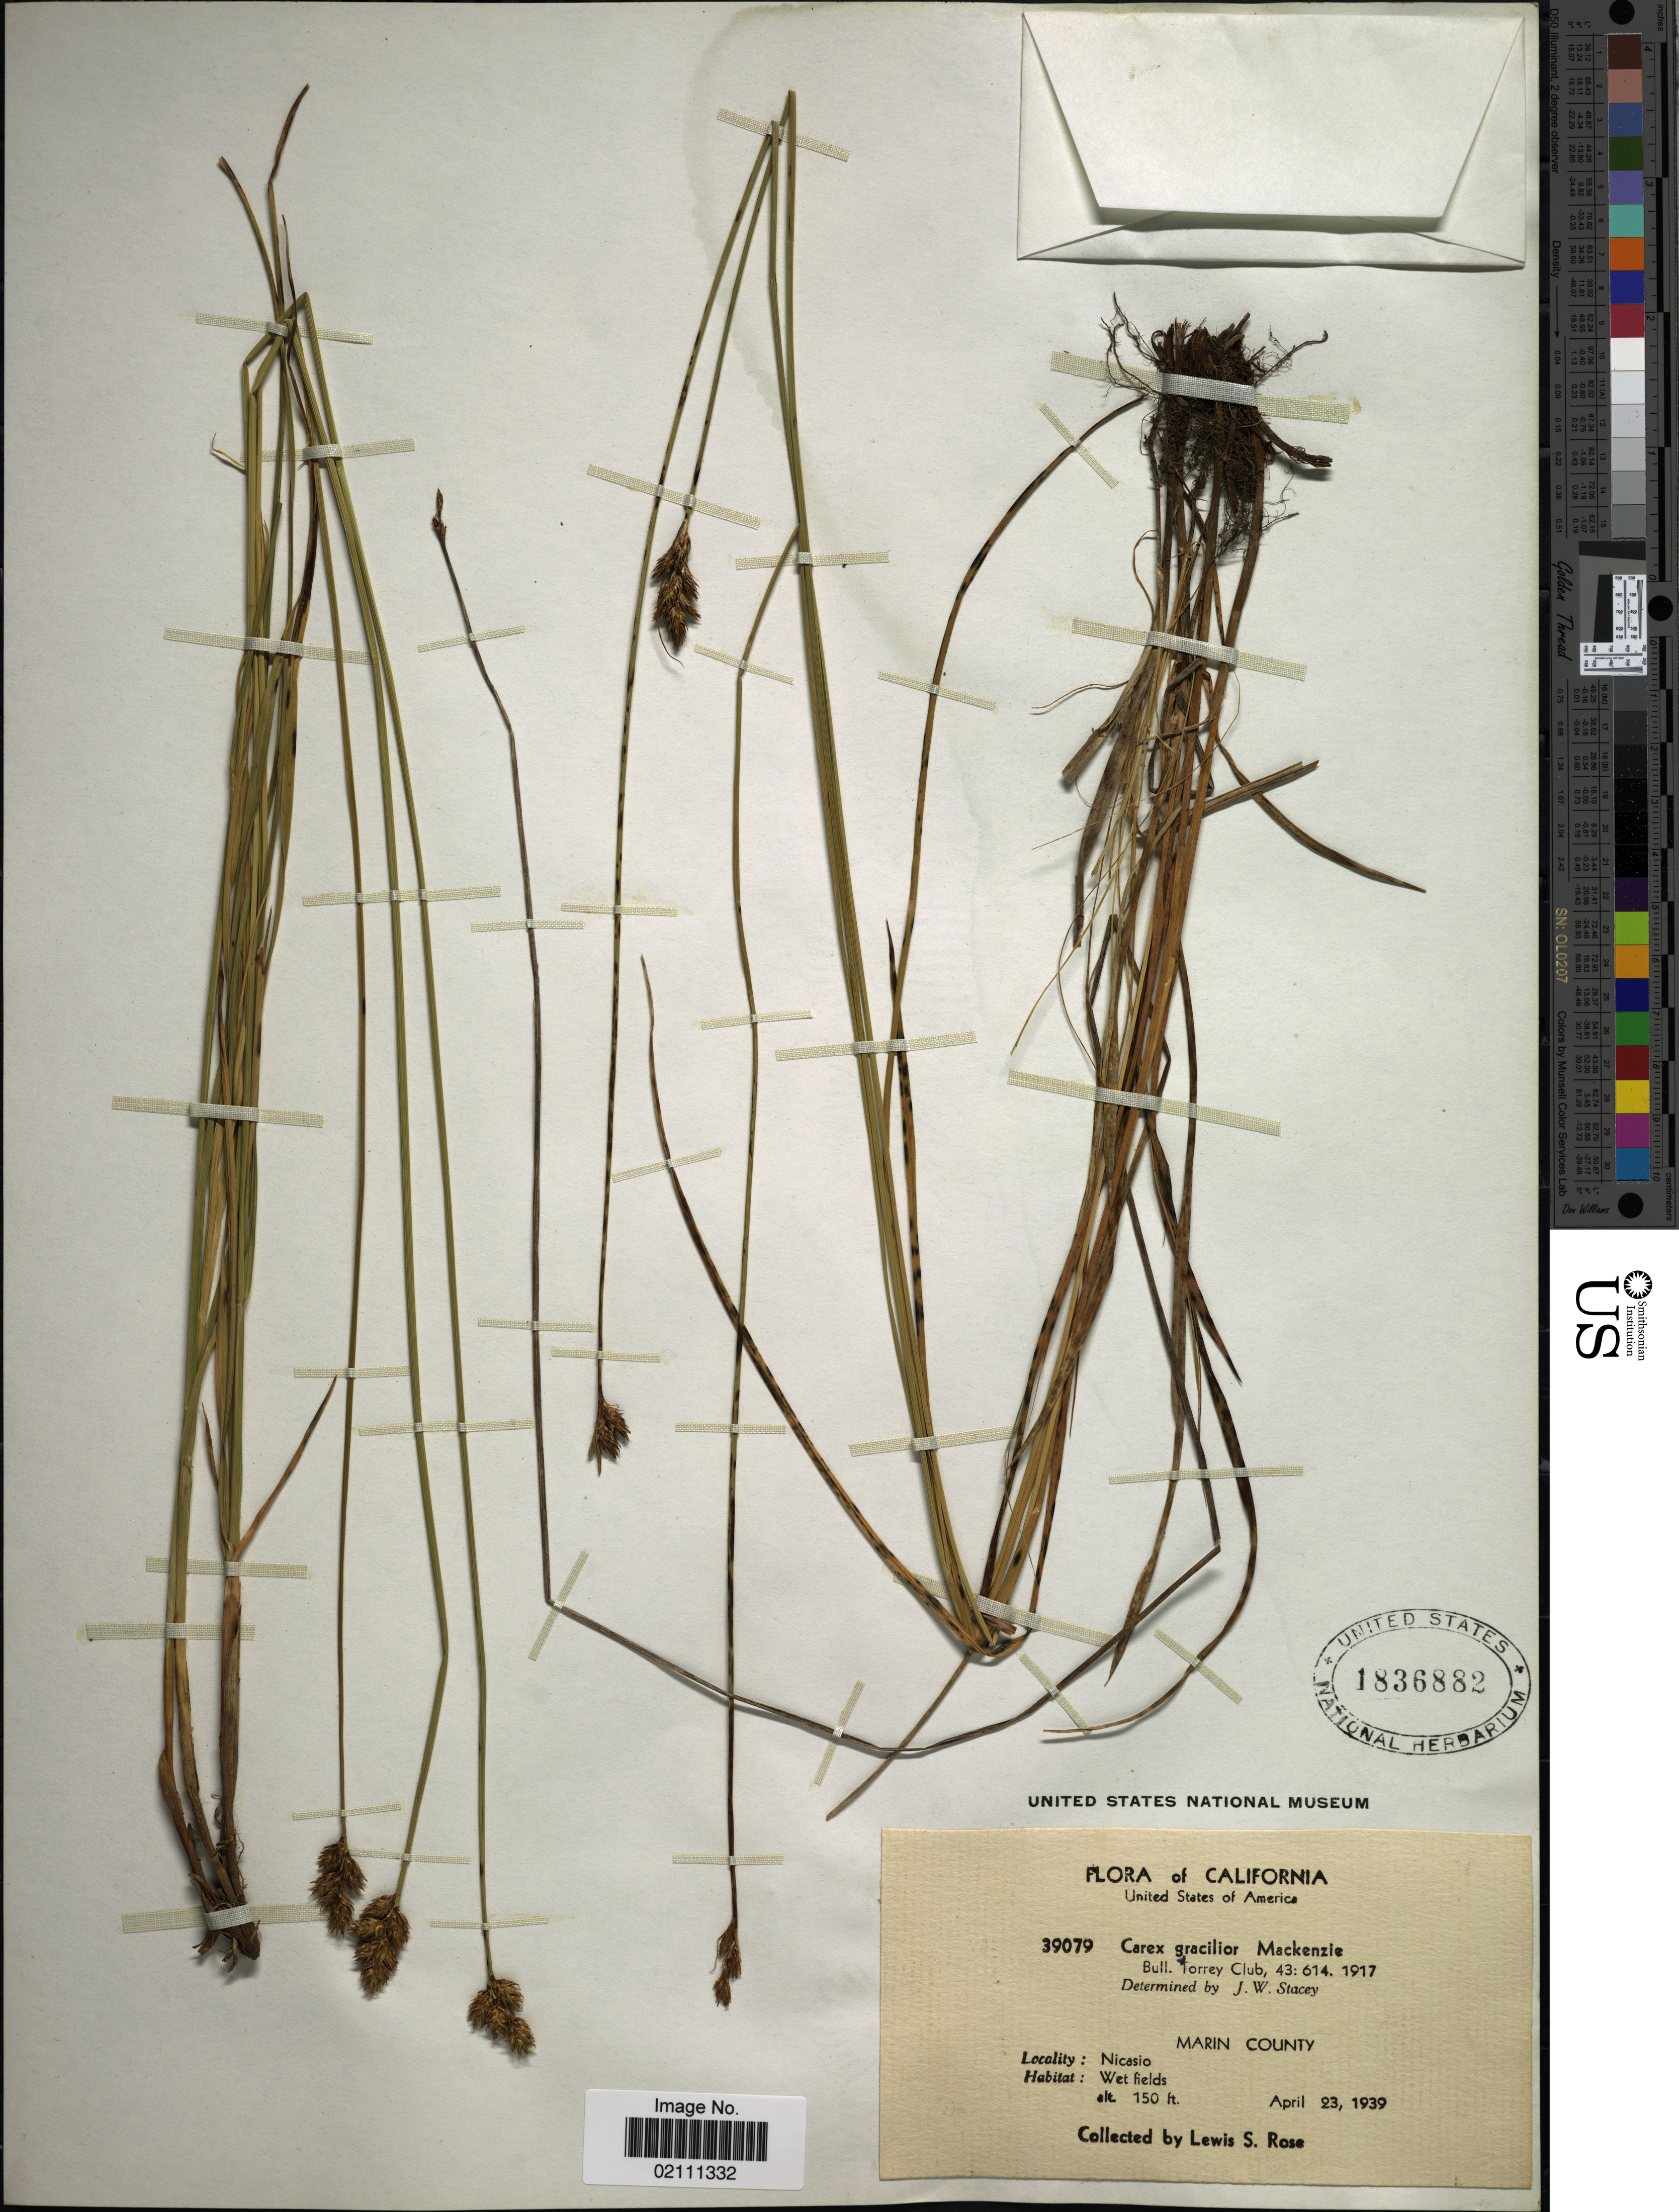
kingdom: Plantae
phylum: Tracheophyta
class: Liliopsida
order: Poales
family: Cyperaceae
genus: Carex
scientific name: Carex gracilior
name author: Mack.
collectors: L. S. Rose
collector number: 39079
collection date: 1939-04-23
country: United States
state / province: California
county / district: Marin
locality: Marin County, Nicasio, wet fields.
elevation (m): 46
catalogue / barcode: US 1836882